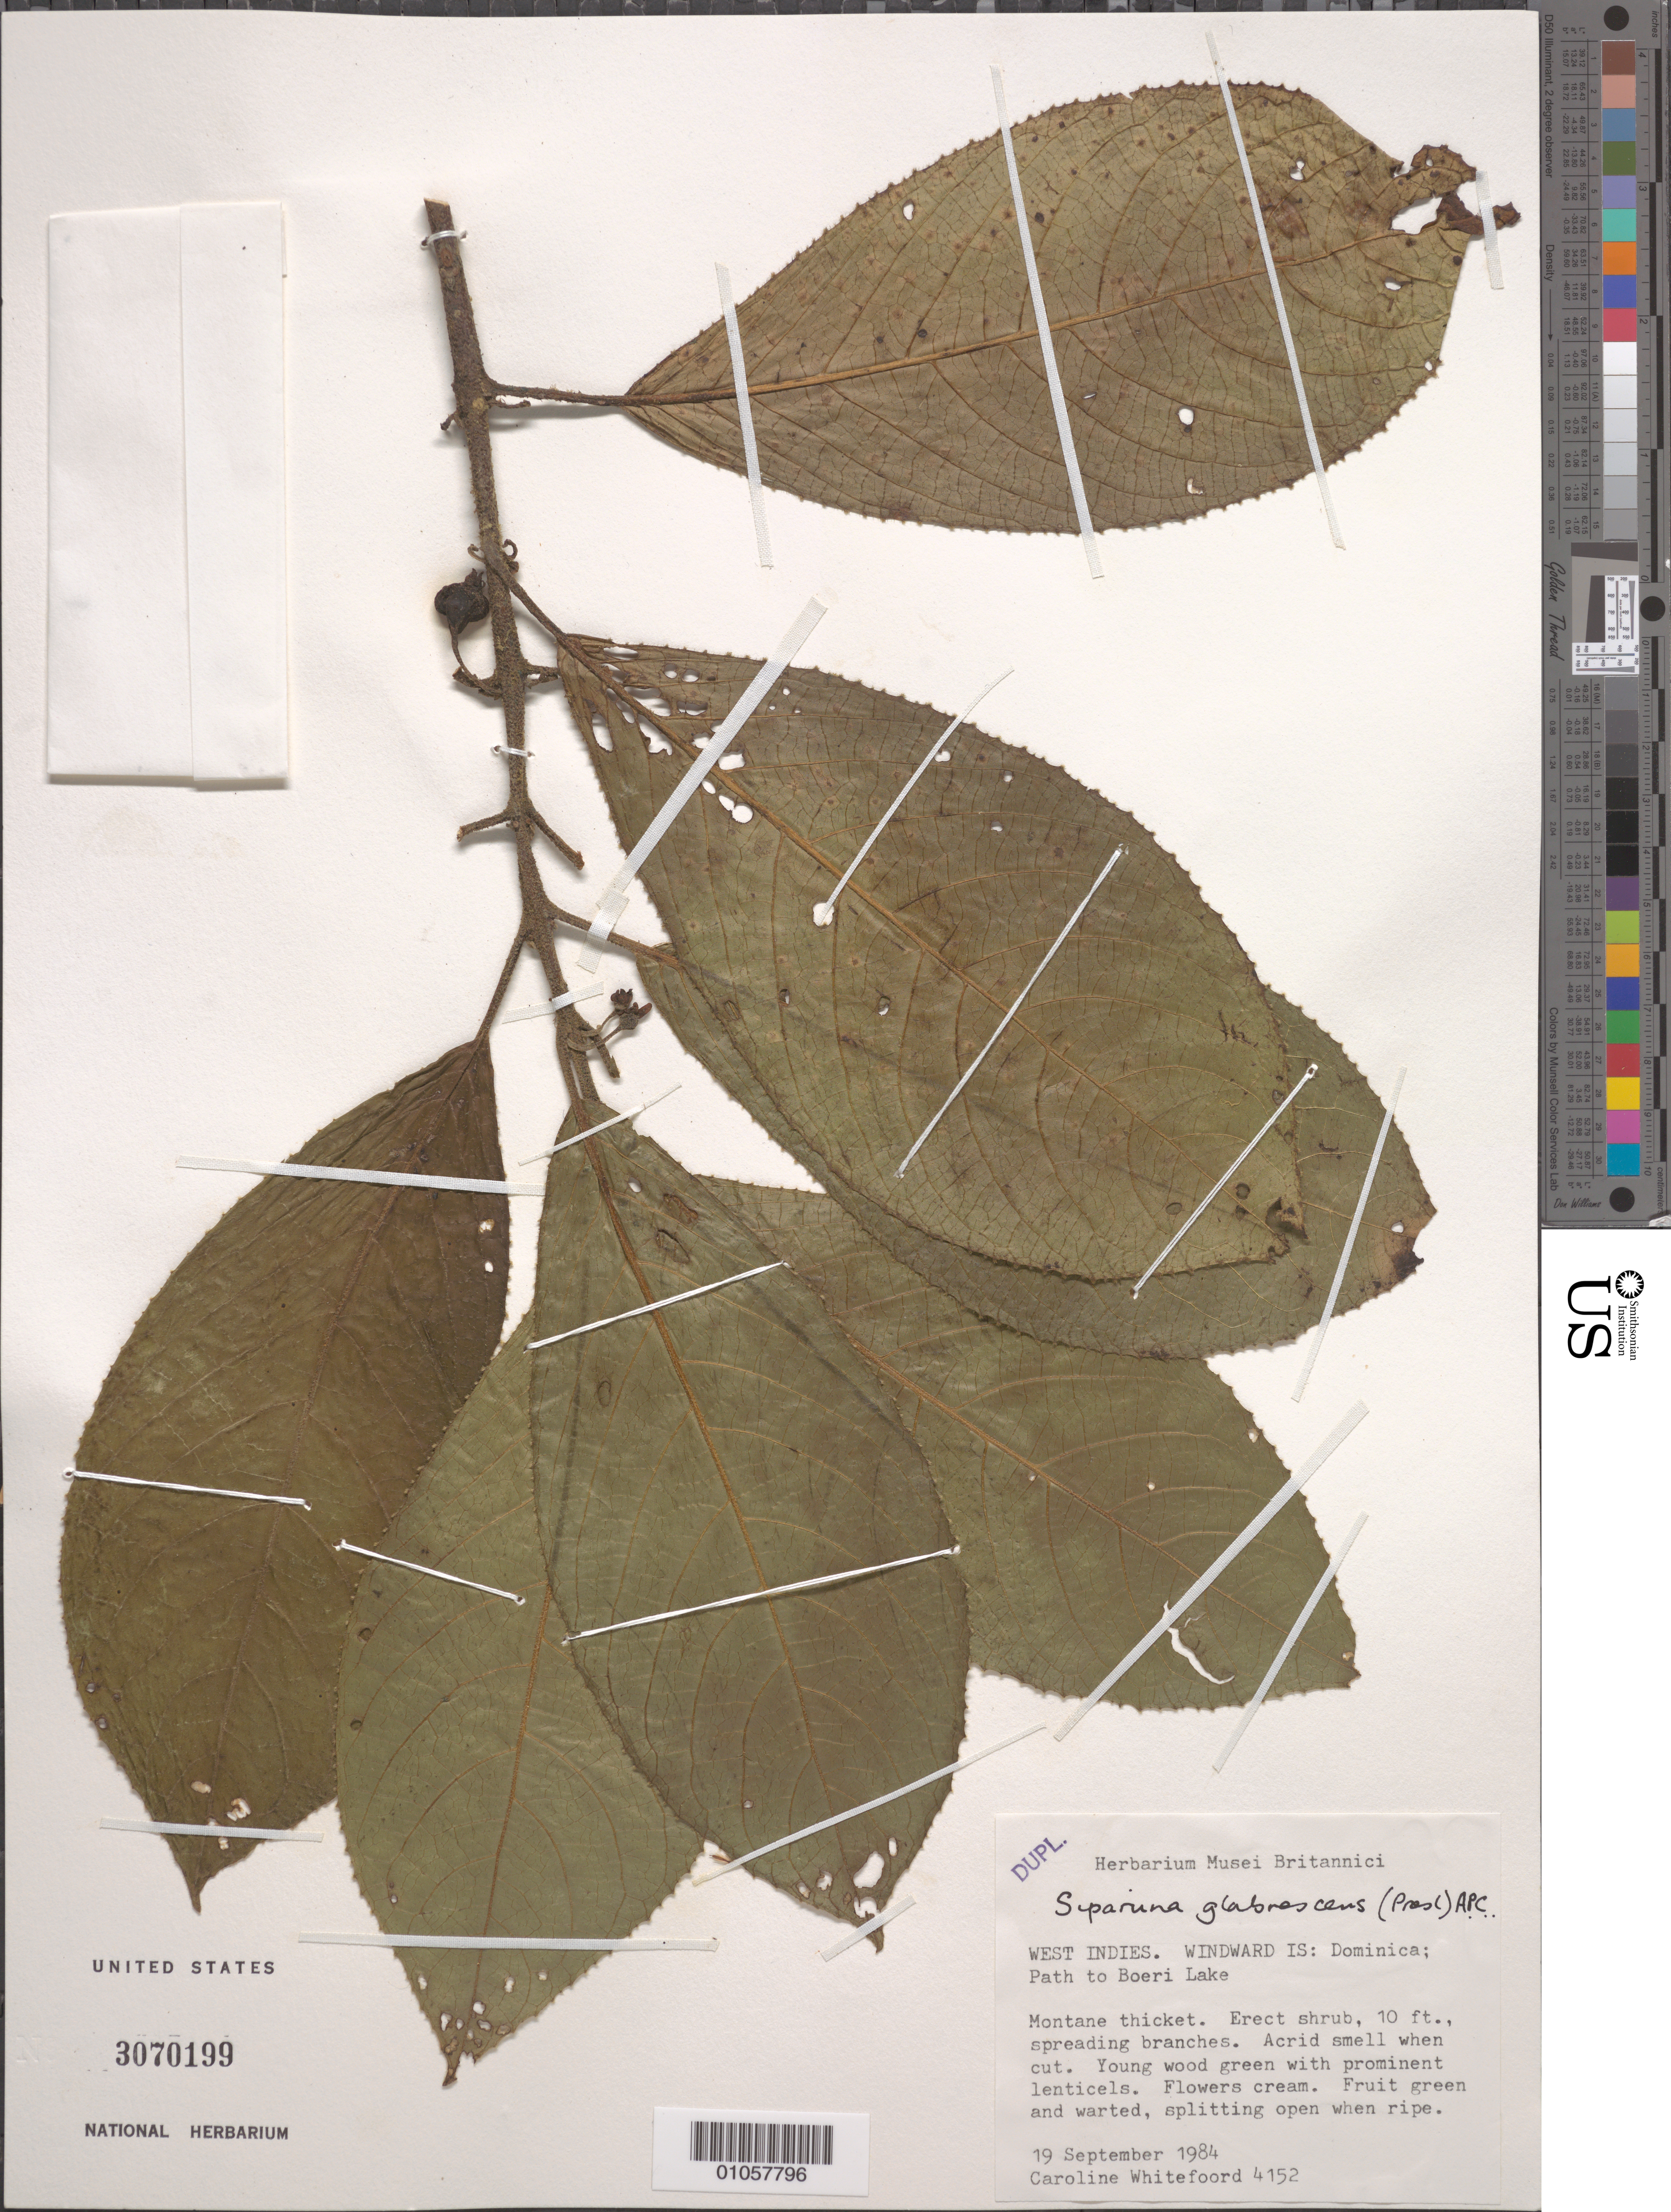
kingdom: Plantae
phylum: Tracheophyta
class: Magnoliopsida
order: Laurales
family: Siparunaceae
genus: Siparuna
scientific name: Siparuna glabrescens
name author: (C. Presl) A. DC.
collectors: C. Whitefoord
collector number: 4152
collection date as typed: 19 Sep 1984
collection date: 1984-09-19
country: Dominica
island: Dominica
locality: Boeri Lake path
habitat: Montane thicket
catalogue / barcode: US 3070199